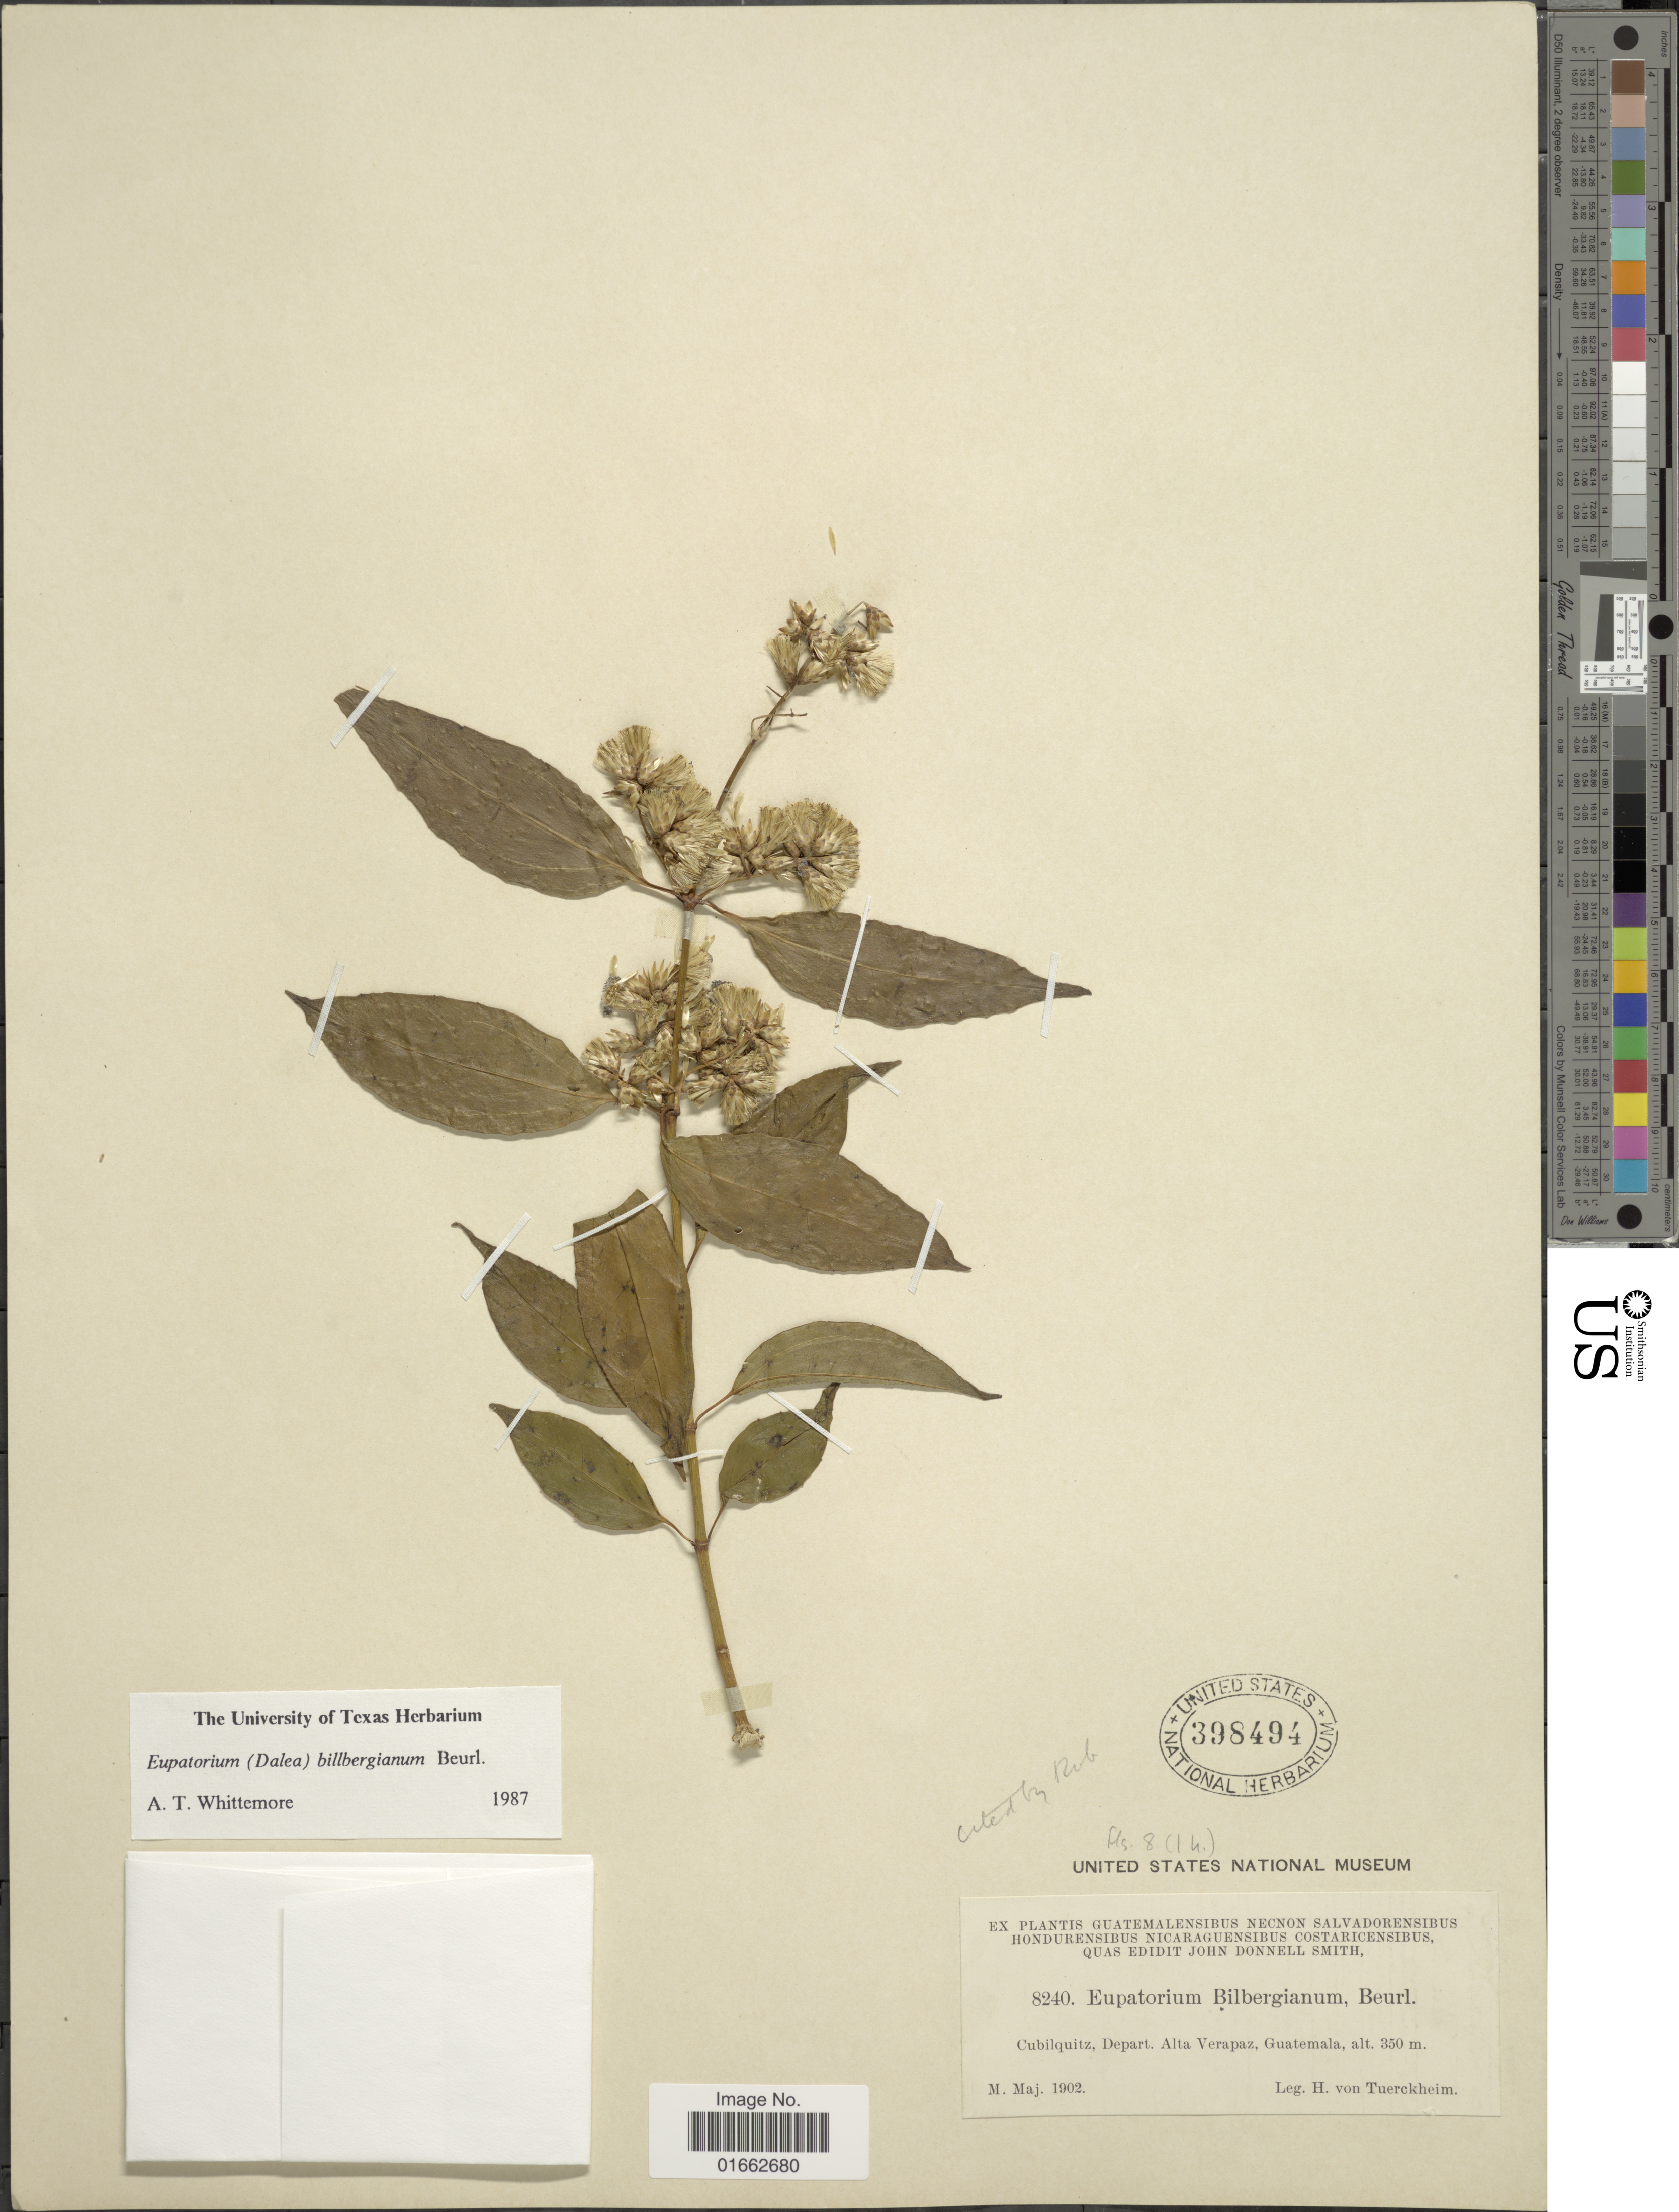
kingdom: Plantae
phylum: Tracheophyta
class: Magnoliopsida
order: Asterales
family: Asteraceae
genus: Critonia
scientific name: Critonia billbergiana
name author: (Beurl.) R.M. King & H. Rob.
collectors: H. von Türckheim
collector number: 8240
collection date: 1902-05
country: Guatemala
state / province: Alta Verapaz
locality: Cubilquitz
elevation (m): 350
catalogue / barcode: US 398494